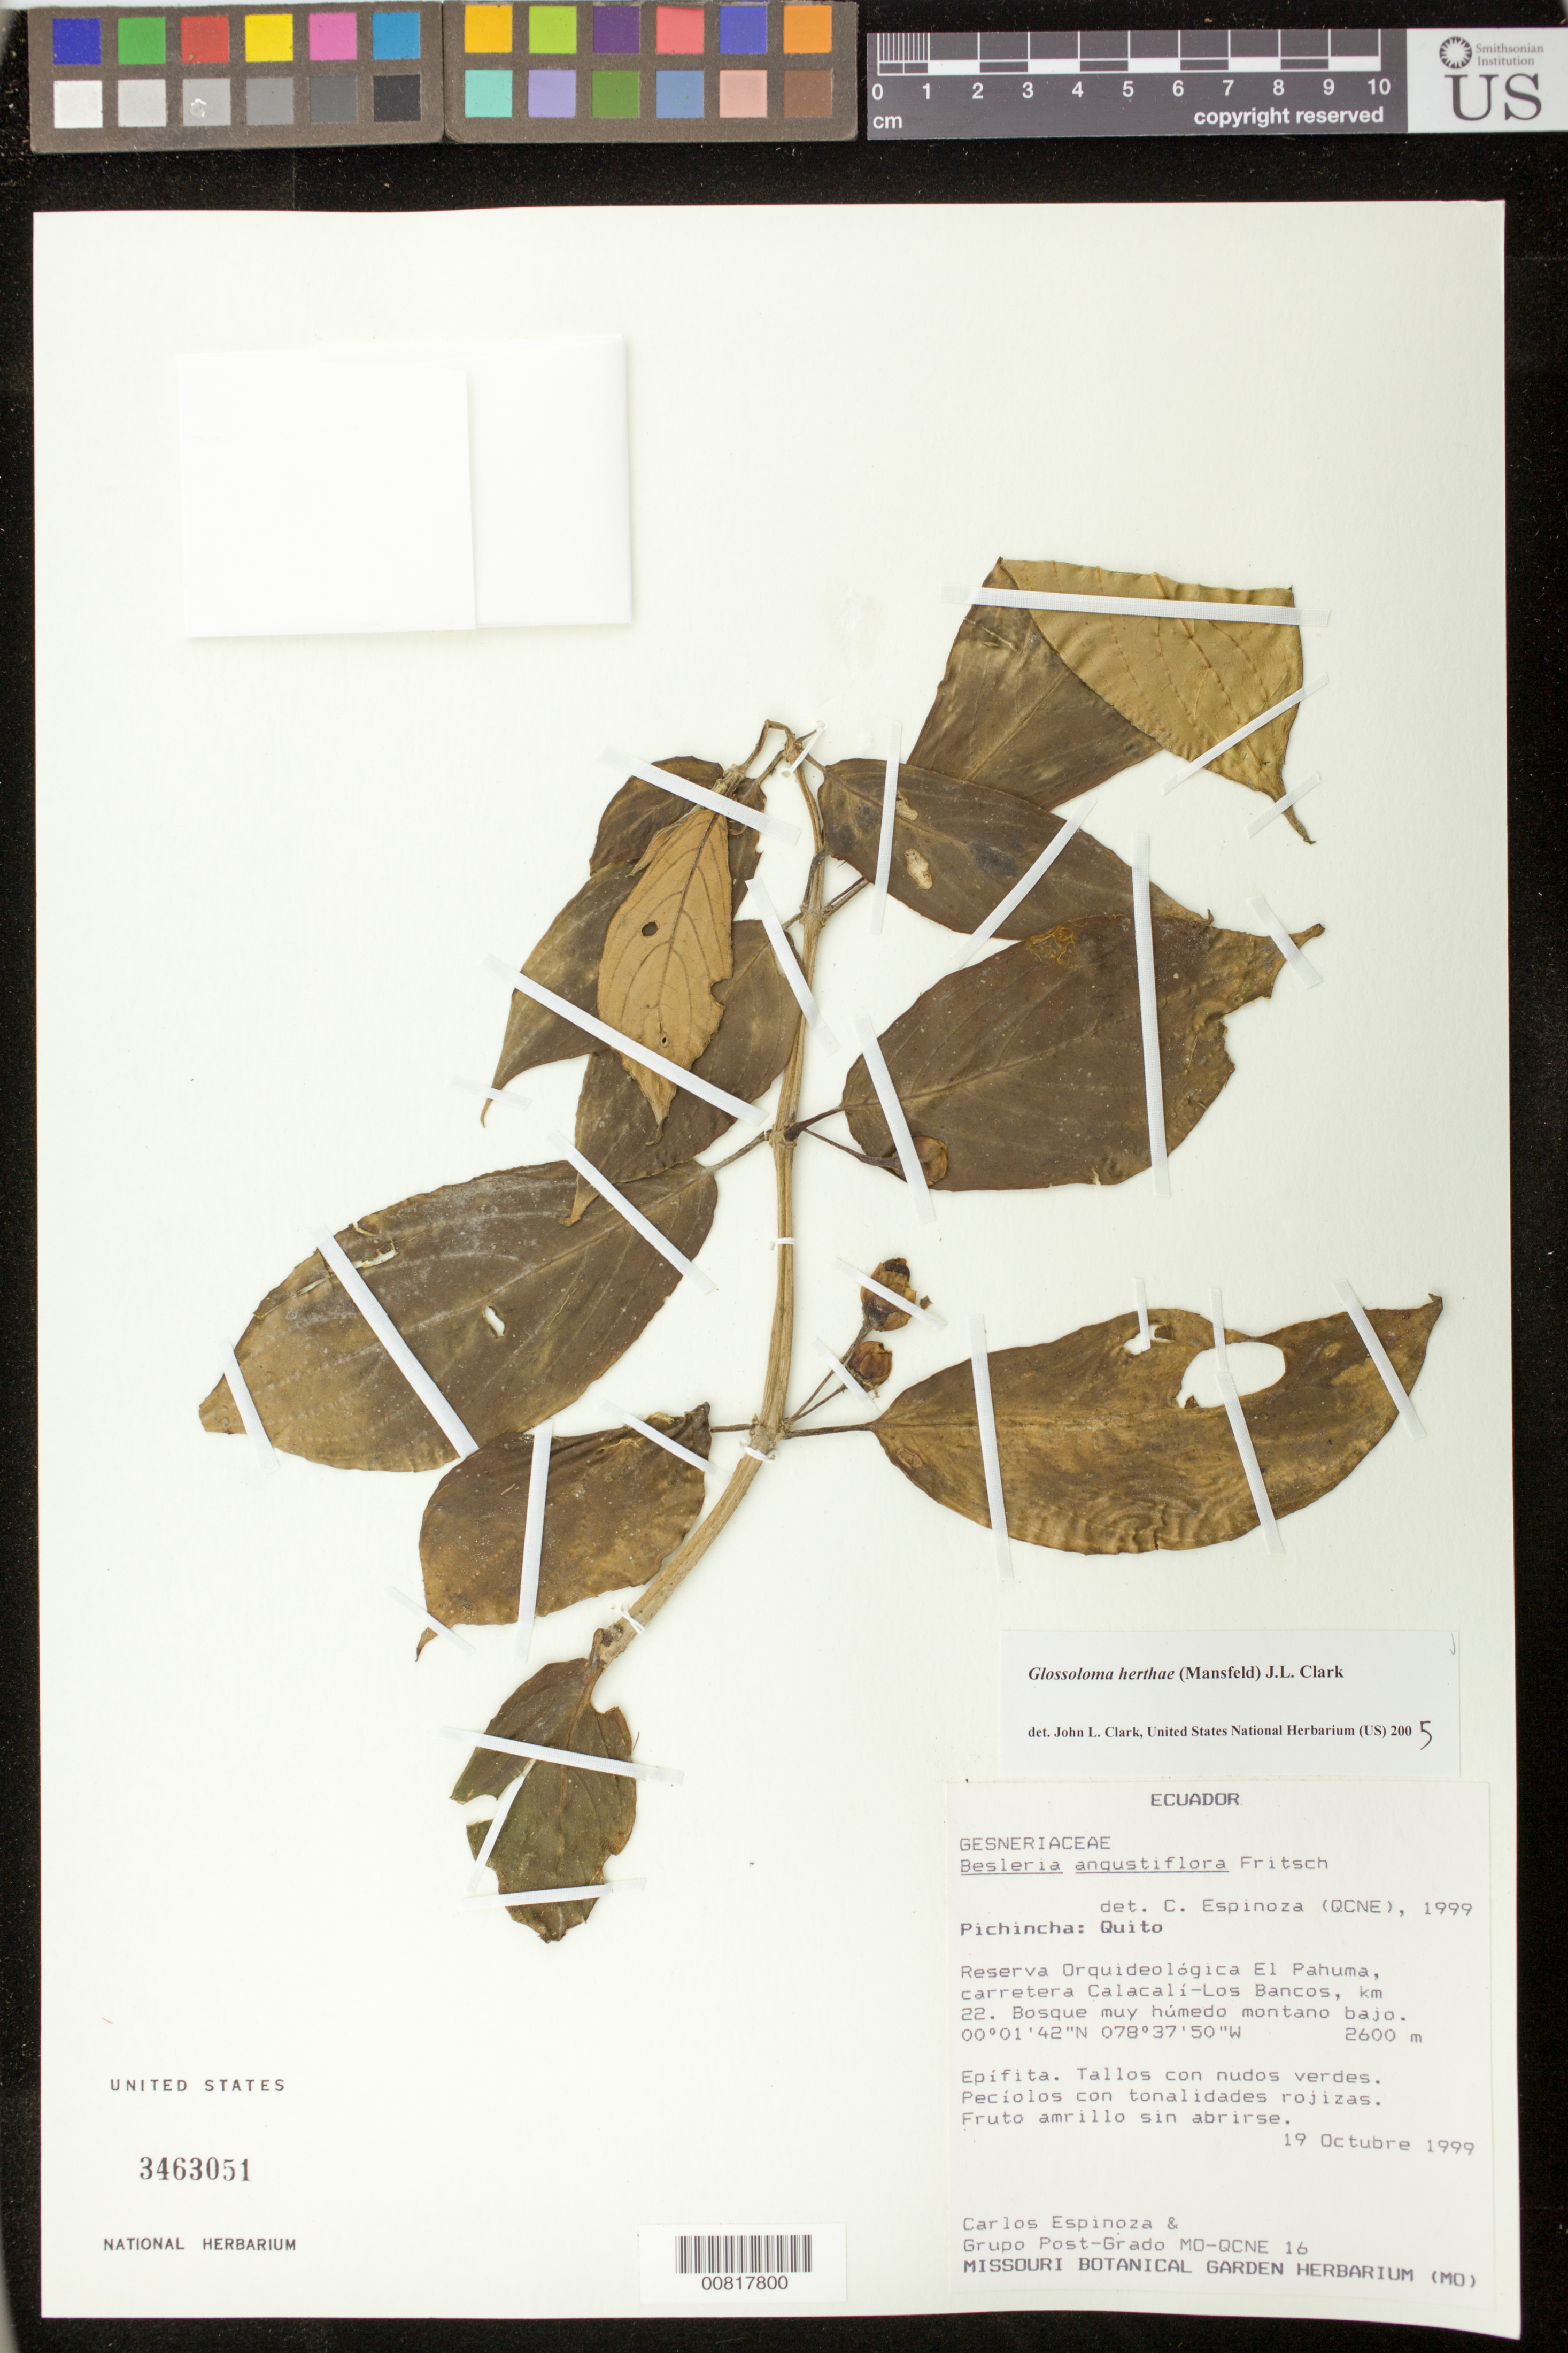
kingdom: Plantae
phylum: Tracheophyta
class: Magnoliopsida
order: Lamiales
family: Gesneriaceae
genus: Glossoloma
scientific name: Glossoloma herthae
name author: (Mansf.) J.L. Clark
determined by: Clark, J. L., (SEL), The Marie Selby Botanical Garden (UNITED STATES)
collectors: C. Espinoza & Grupo Post-Grado MO-QCNE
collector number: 16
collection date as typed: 19 Oct 1999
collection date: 1999-10-19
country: Ecuador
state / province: Pichincha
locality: Quito. Reserva Orquideológica El Pahuma, carretera Calacalí-Los Bancos, km 22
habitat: Bosque muy humedo montano bajo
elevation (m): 2600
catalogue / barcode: US 3463051